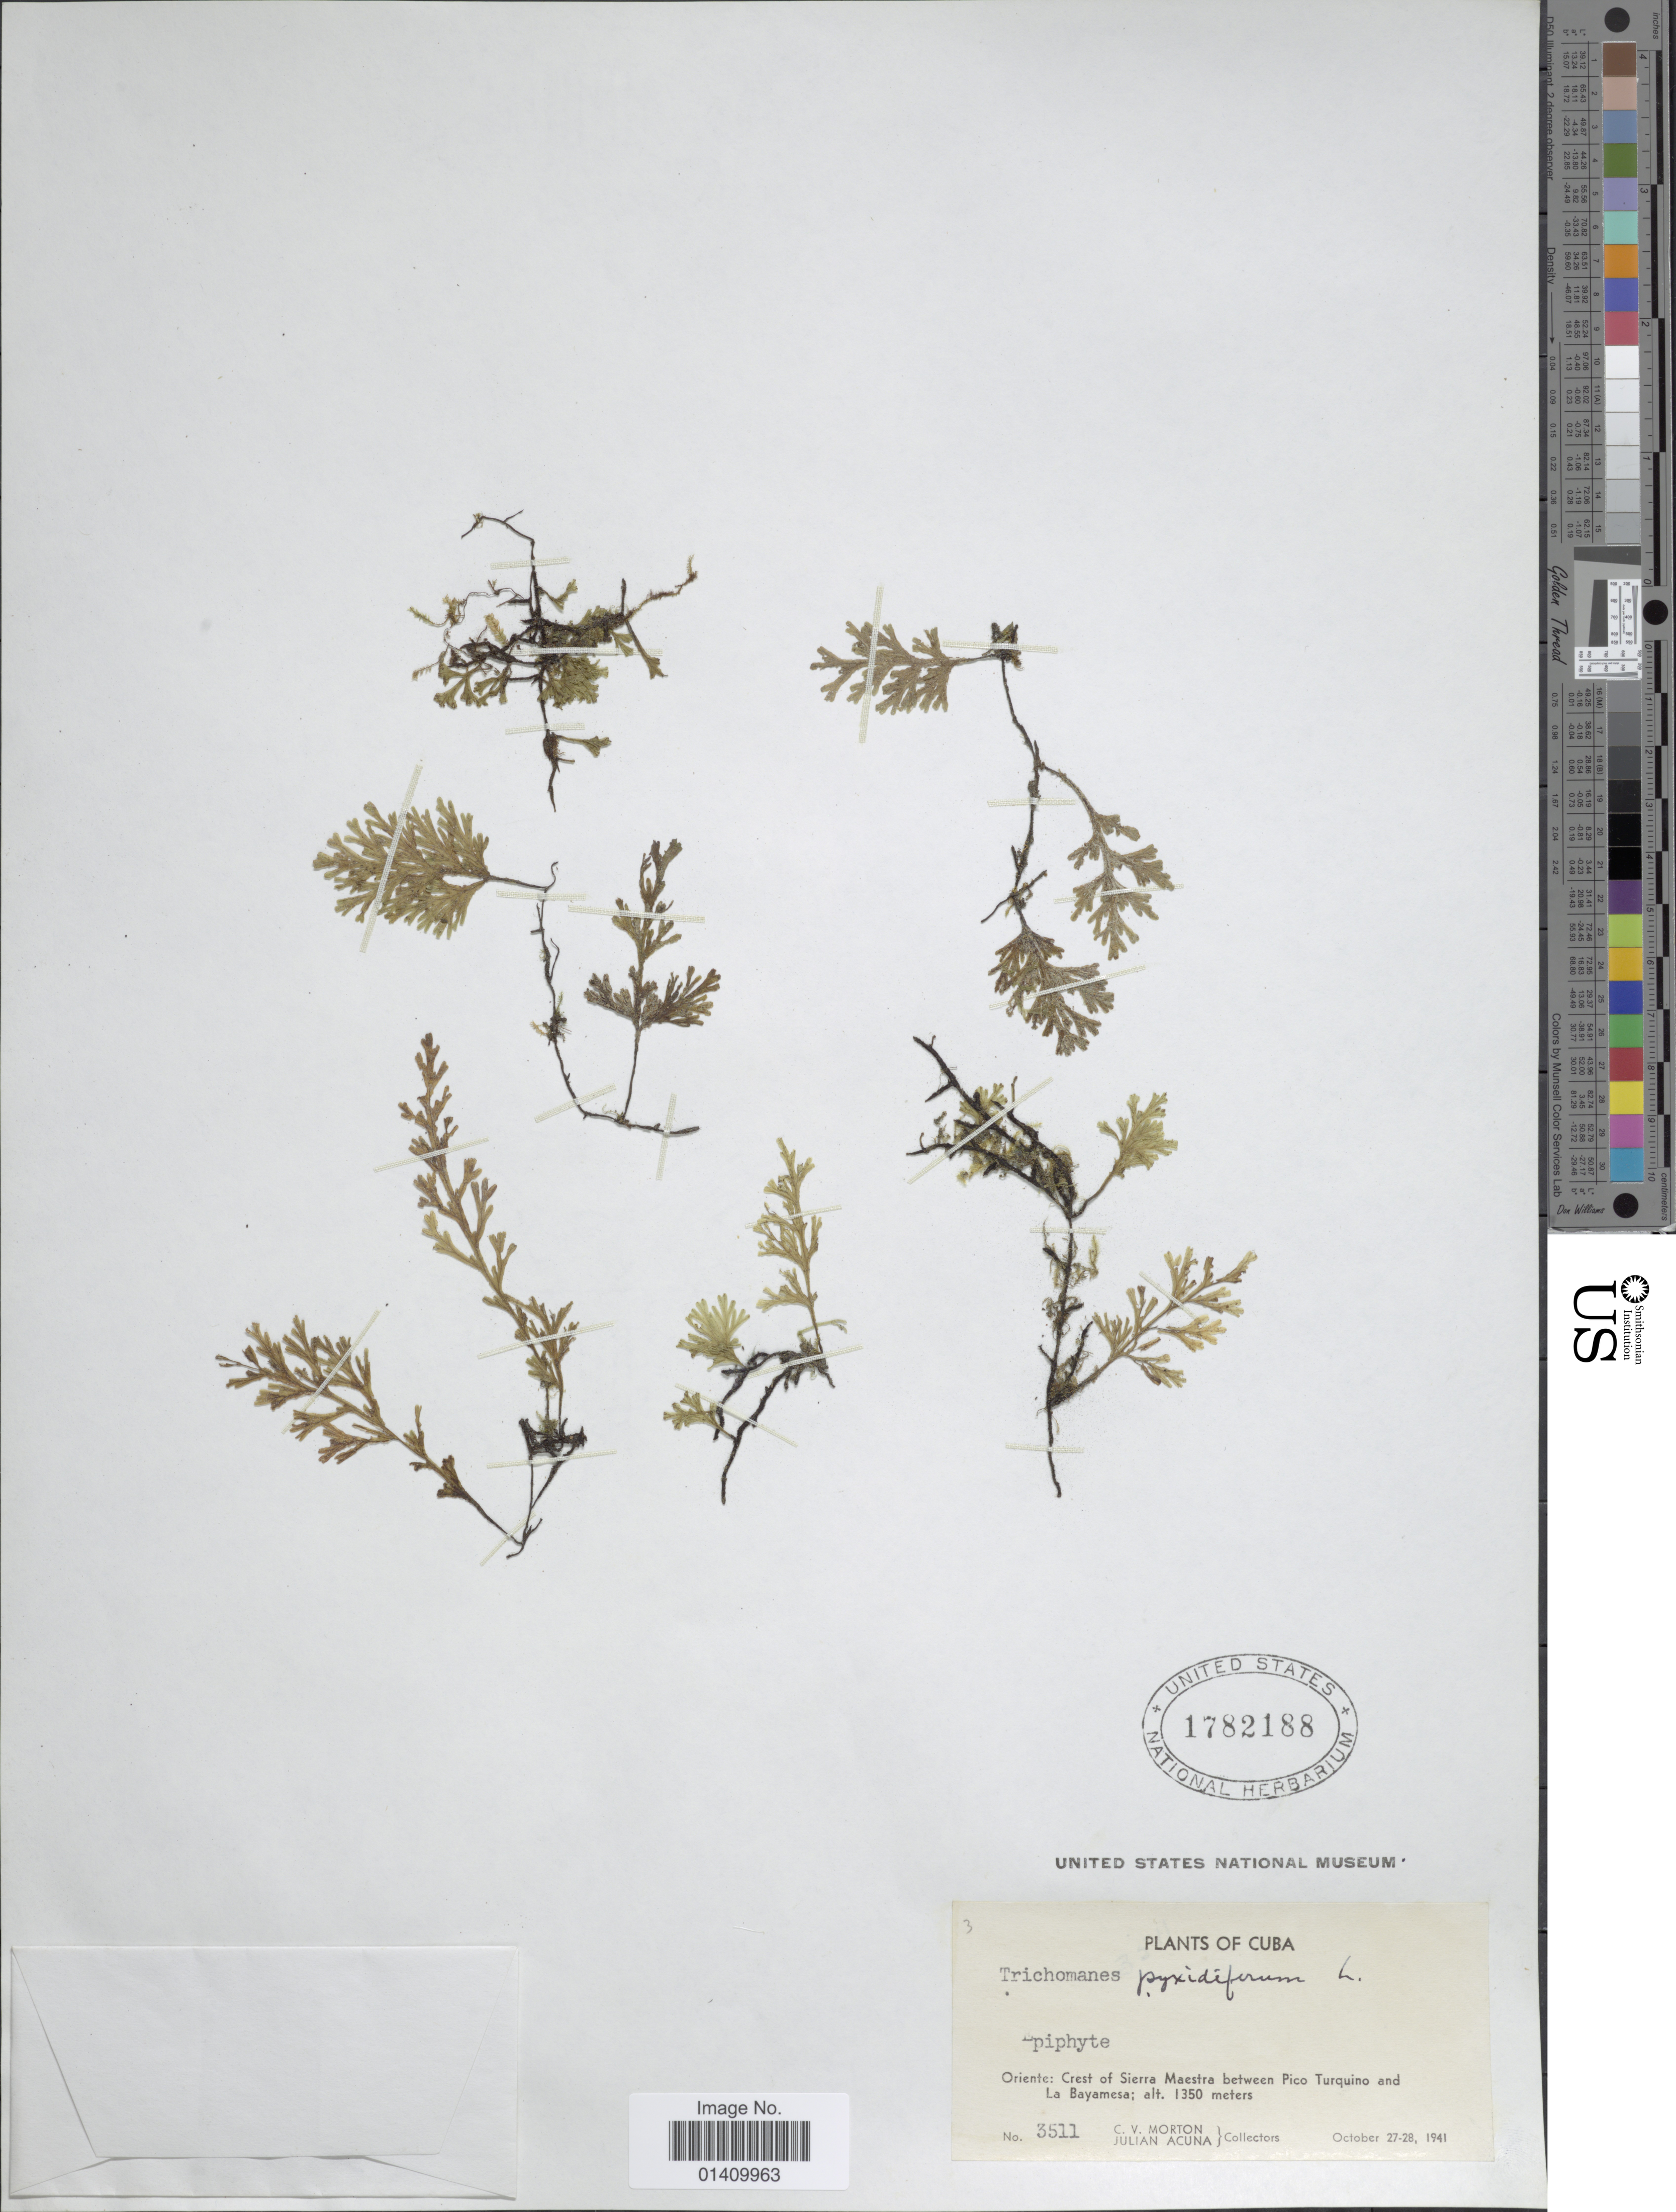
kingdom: Plantae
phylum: Tracheophyta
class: Polypodiopsida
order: Hymenophyllales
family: Hymenophyllaceae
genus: Polyphlebium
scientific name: Polyphlebium pyxidiferum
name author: (L.) Ebihara & Dubuisson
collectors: C. V. Morton & J. B. Acuña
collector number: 3511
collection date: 1941-10-27/1941-10-28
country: Cuba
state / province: Oriente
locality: Crest of Sierra Maestra between Pico Turquino and La Bayamesa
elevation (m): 1350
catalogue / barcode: US 1782188